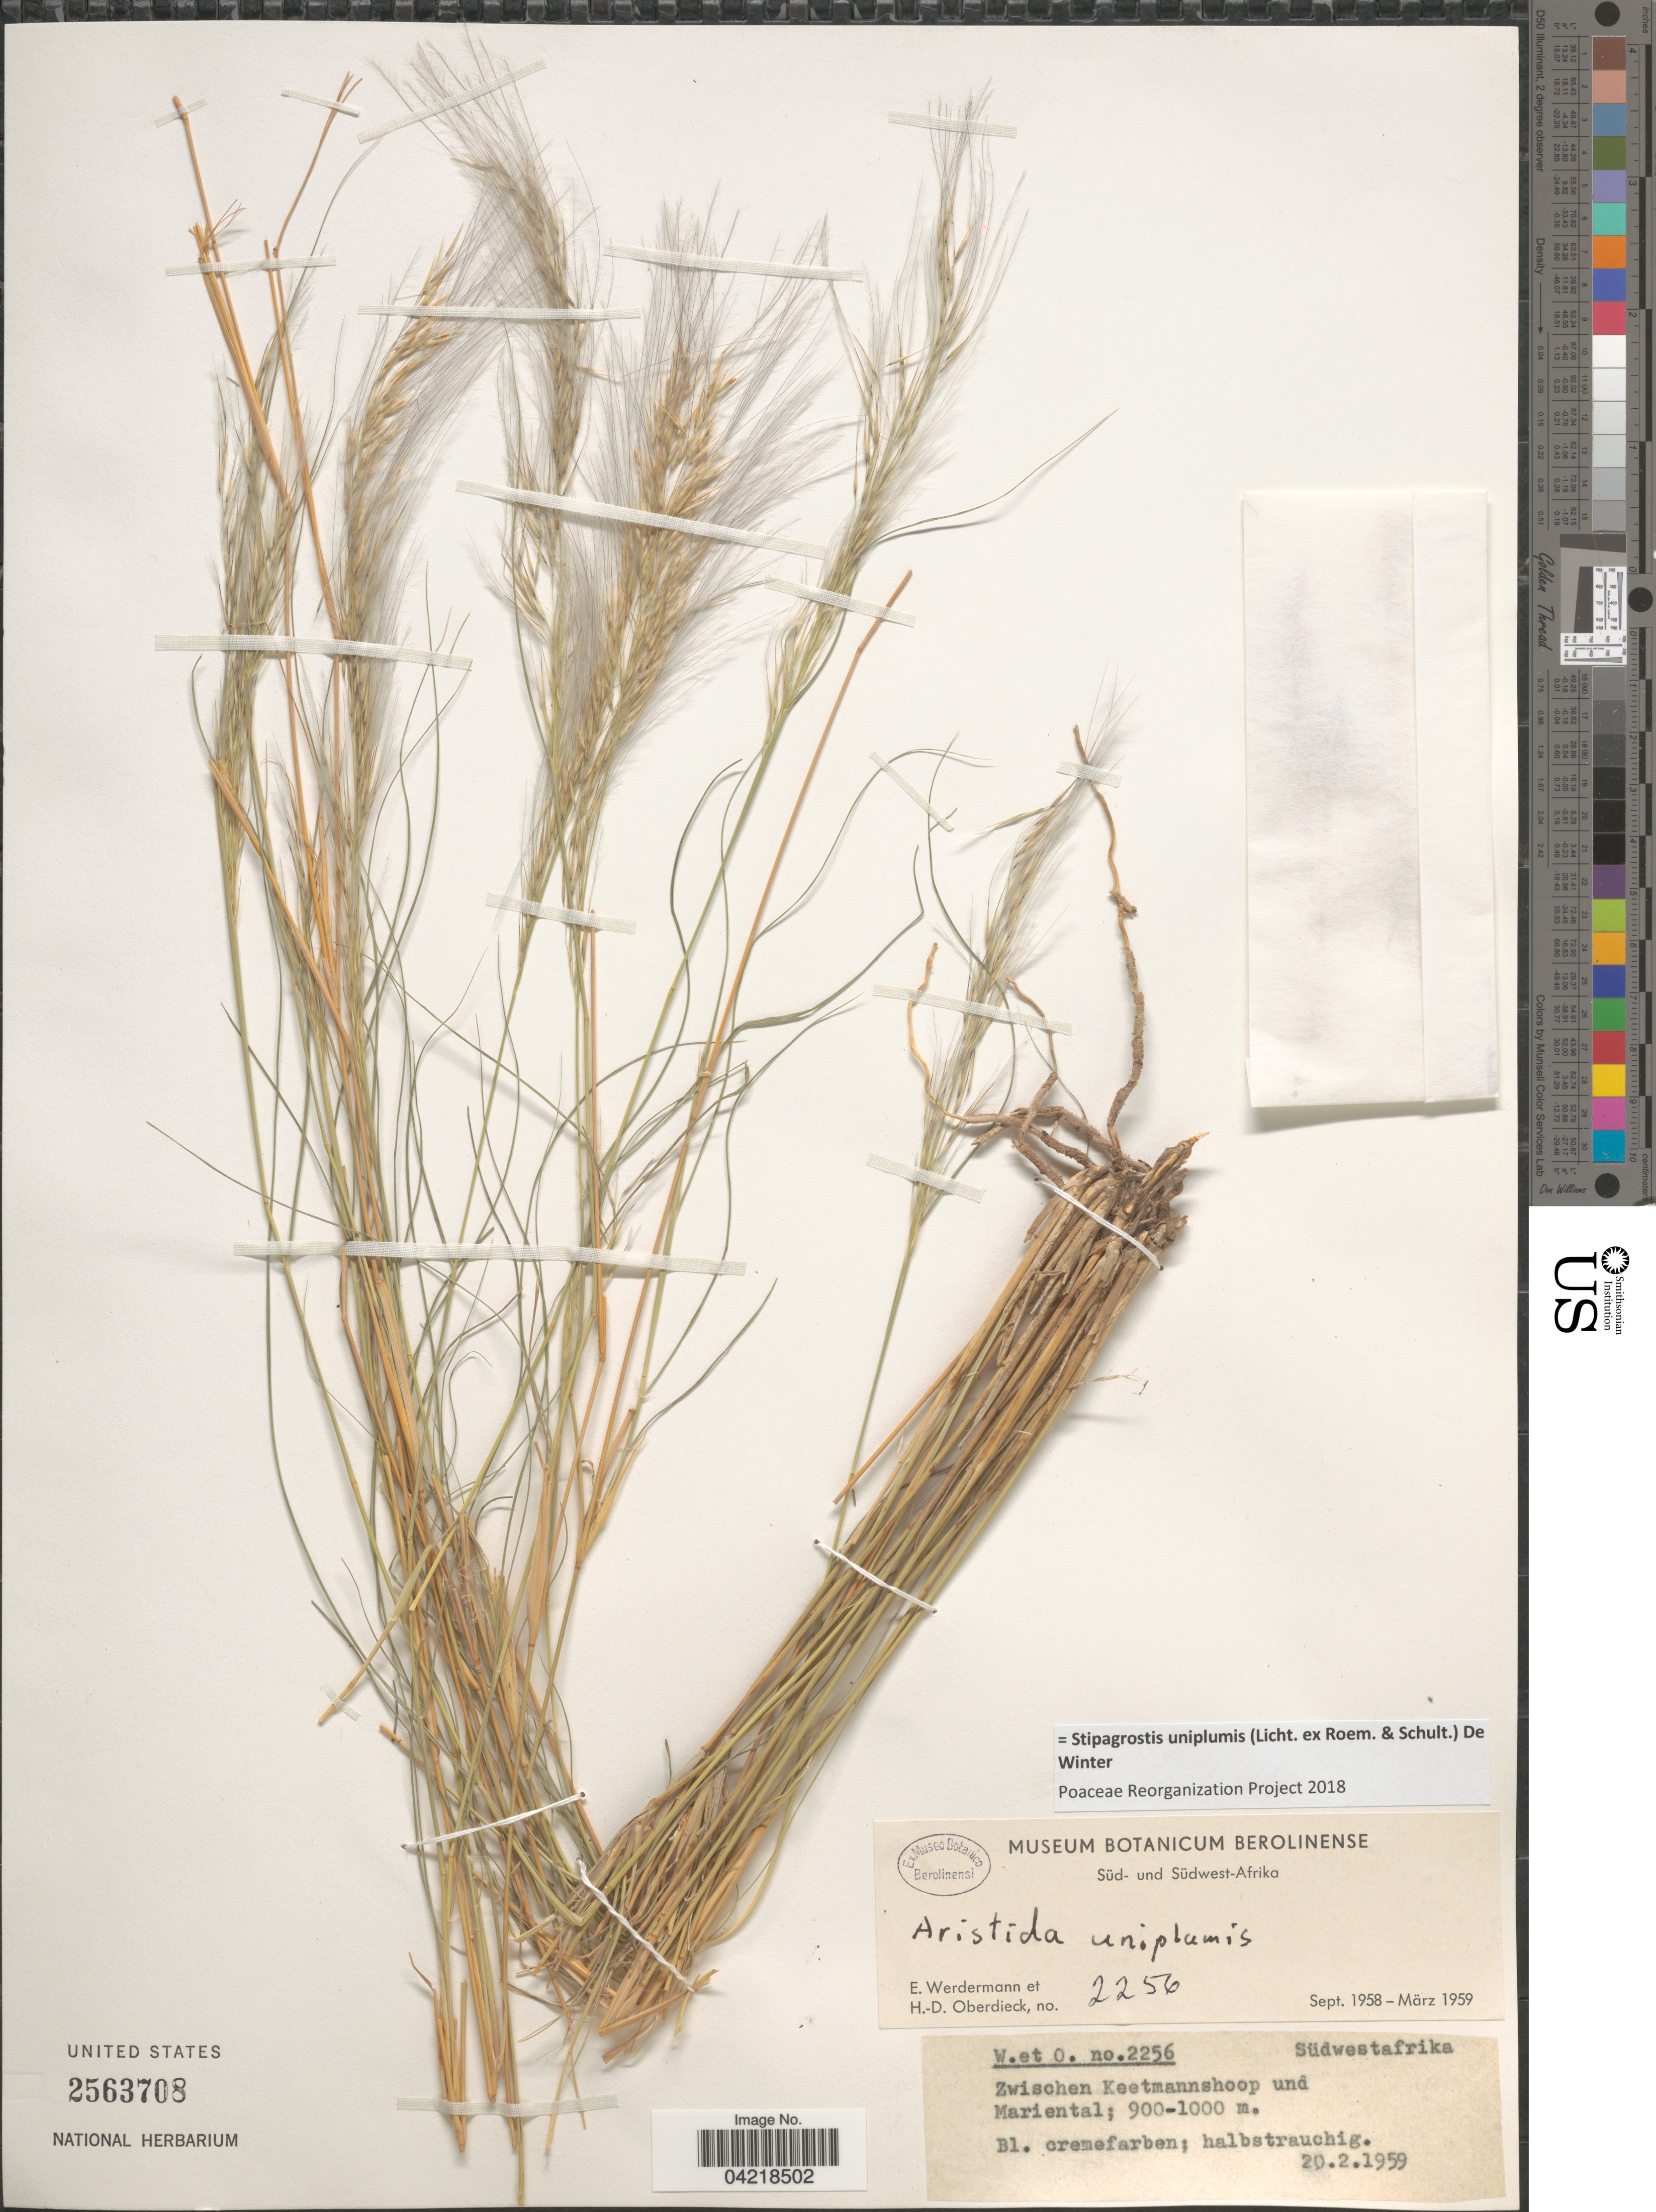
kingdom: Plantae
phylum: Tracheophyta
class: Liliopsida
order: Poales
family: Poaceae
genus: Stipagrostis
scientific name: Stipagrostis uniplumis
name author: (Licht.) De Winter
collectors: E. Werdermann & H. Oberdieck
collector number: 2256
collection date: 1959-02-20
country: Namibia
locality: Südwestafrika. Zwischen Keetmannshoop und Mariental.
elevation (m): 900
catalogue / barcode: US 2563708